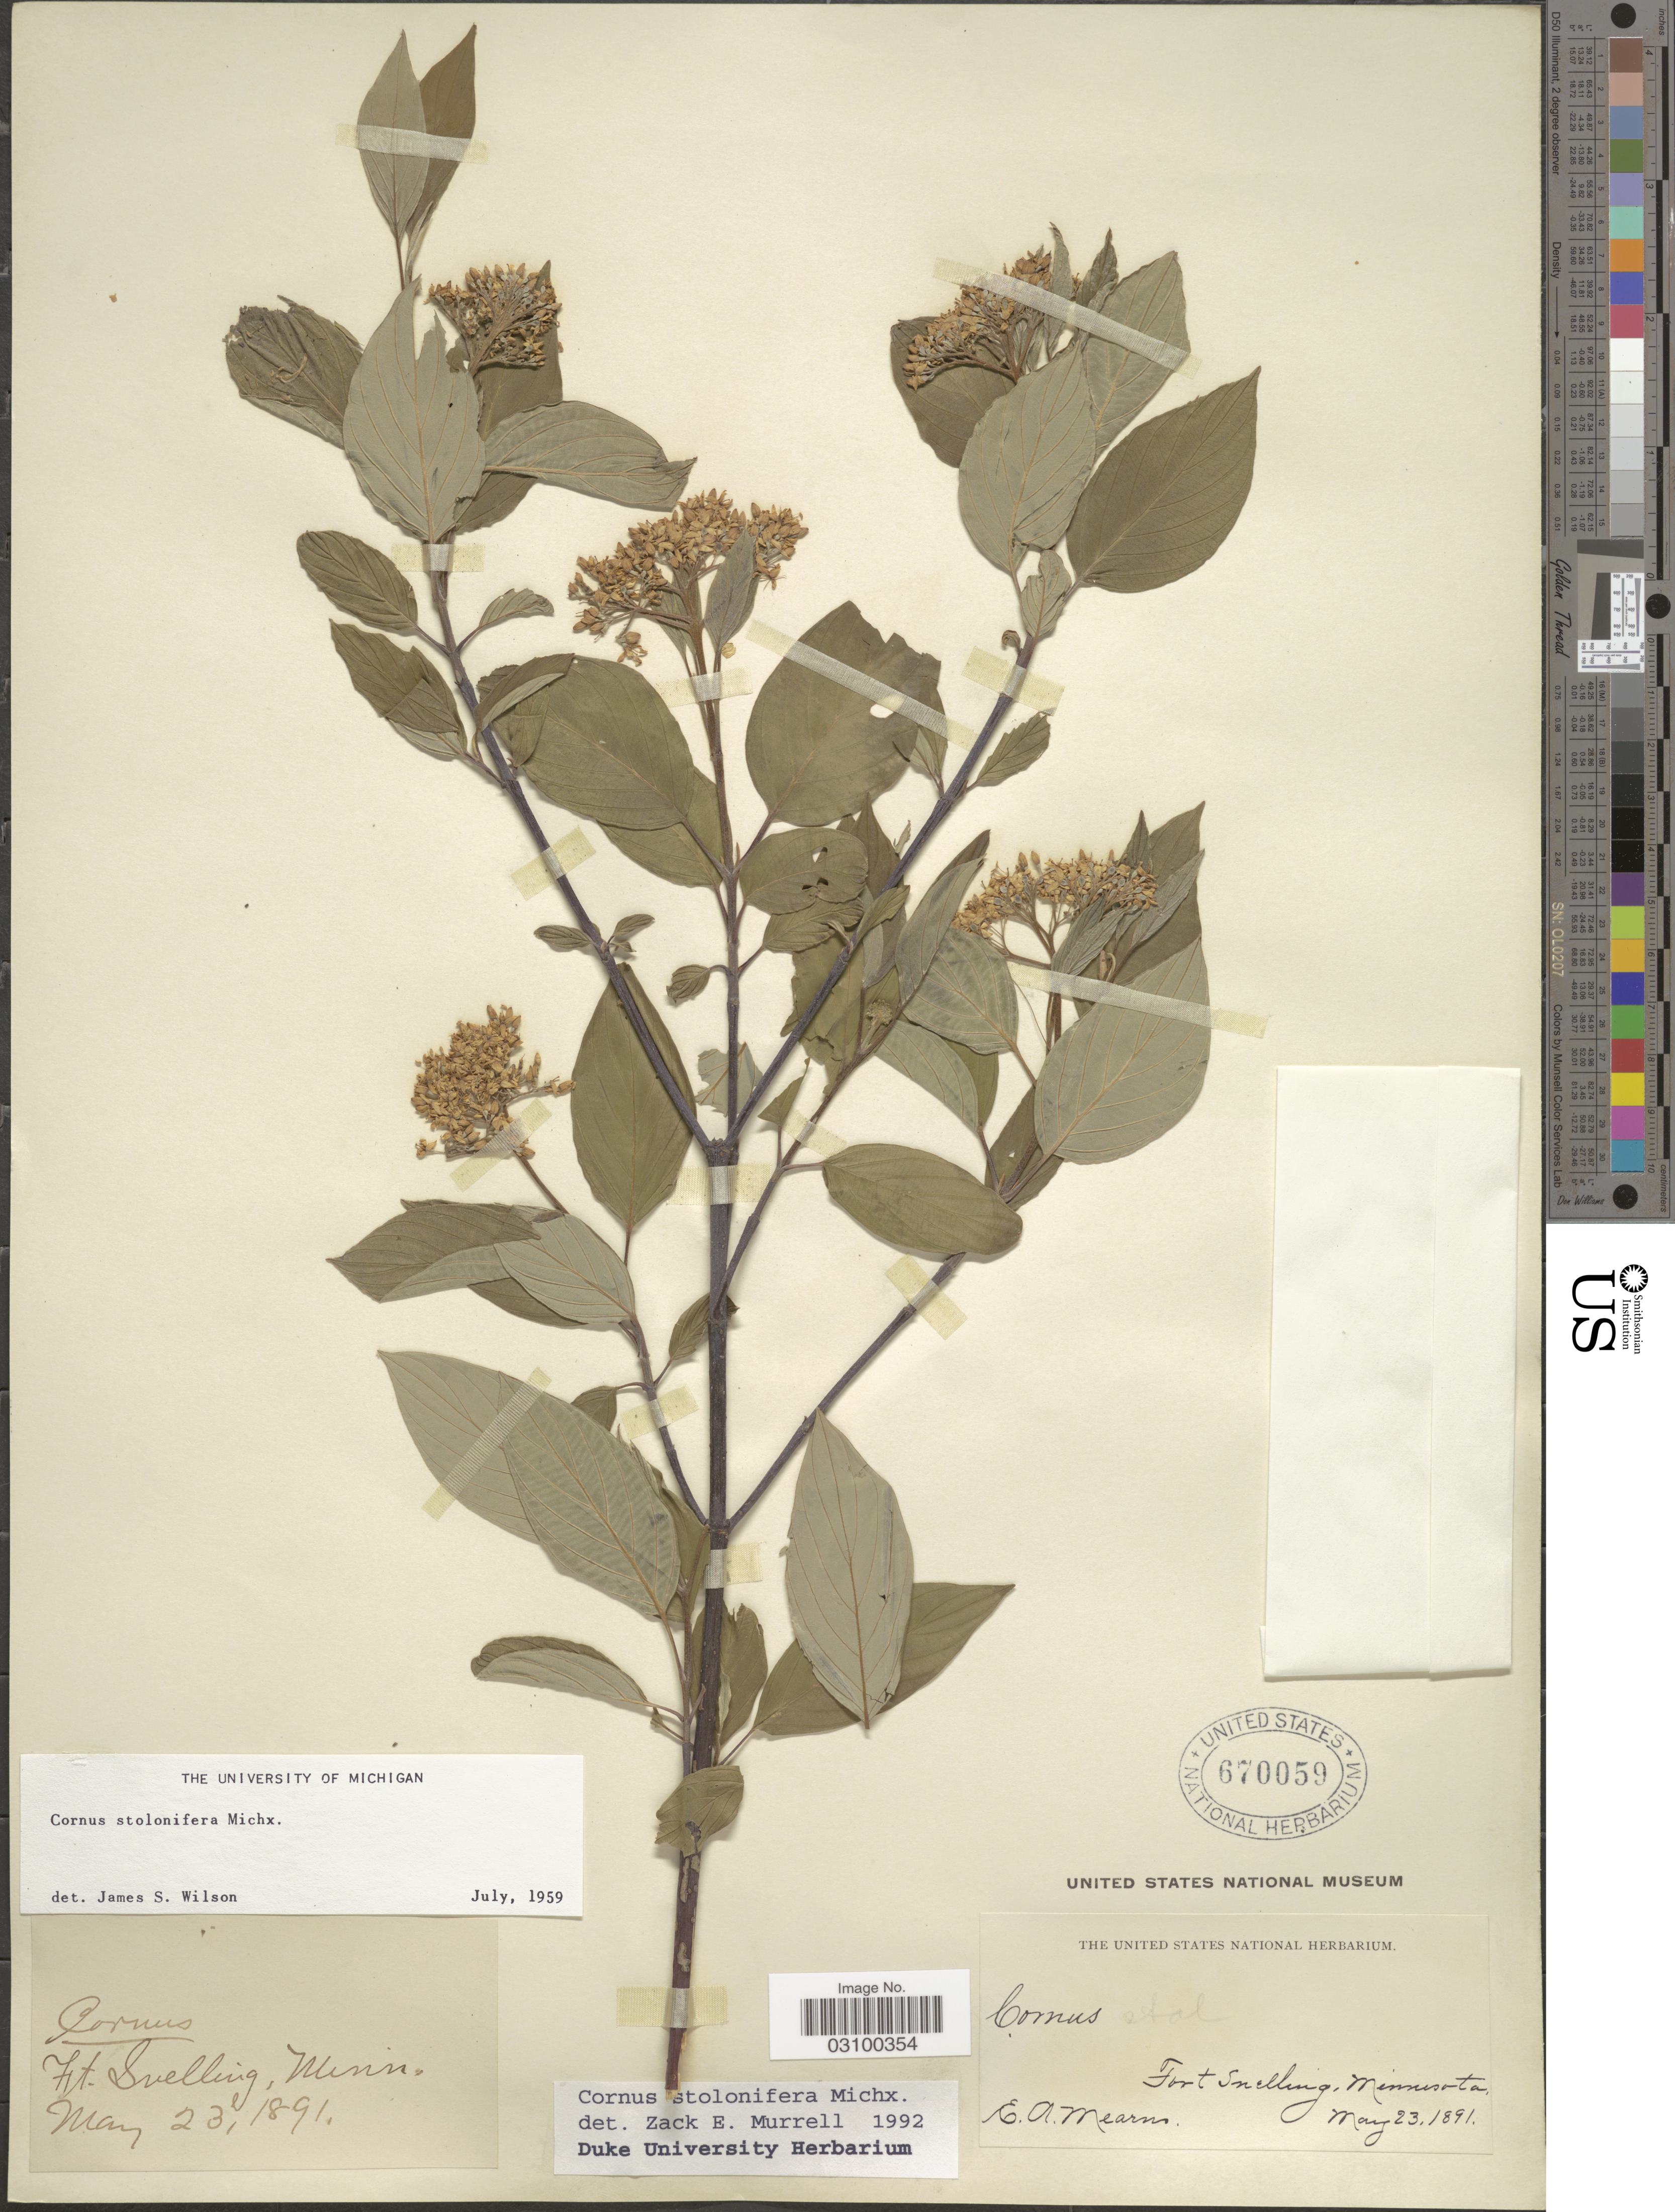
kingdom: Plantae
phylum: Tracheophyta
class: Magnoliopsida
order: Cornales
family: Cornaceae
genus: Cornus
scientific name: Cornus sericea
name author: L.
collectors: E. A. Mearns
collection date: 1891-05-23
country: United States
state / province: Minnesota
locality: Fort Snelling.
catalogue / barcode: US 670059